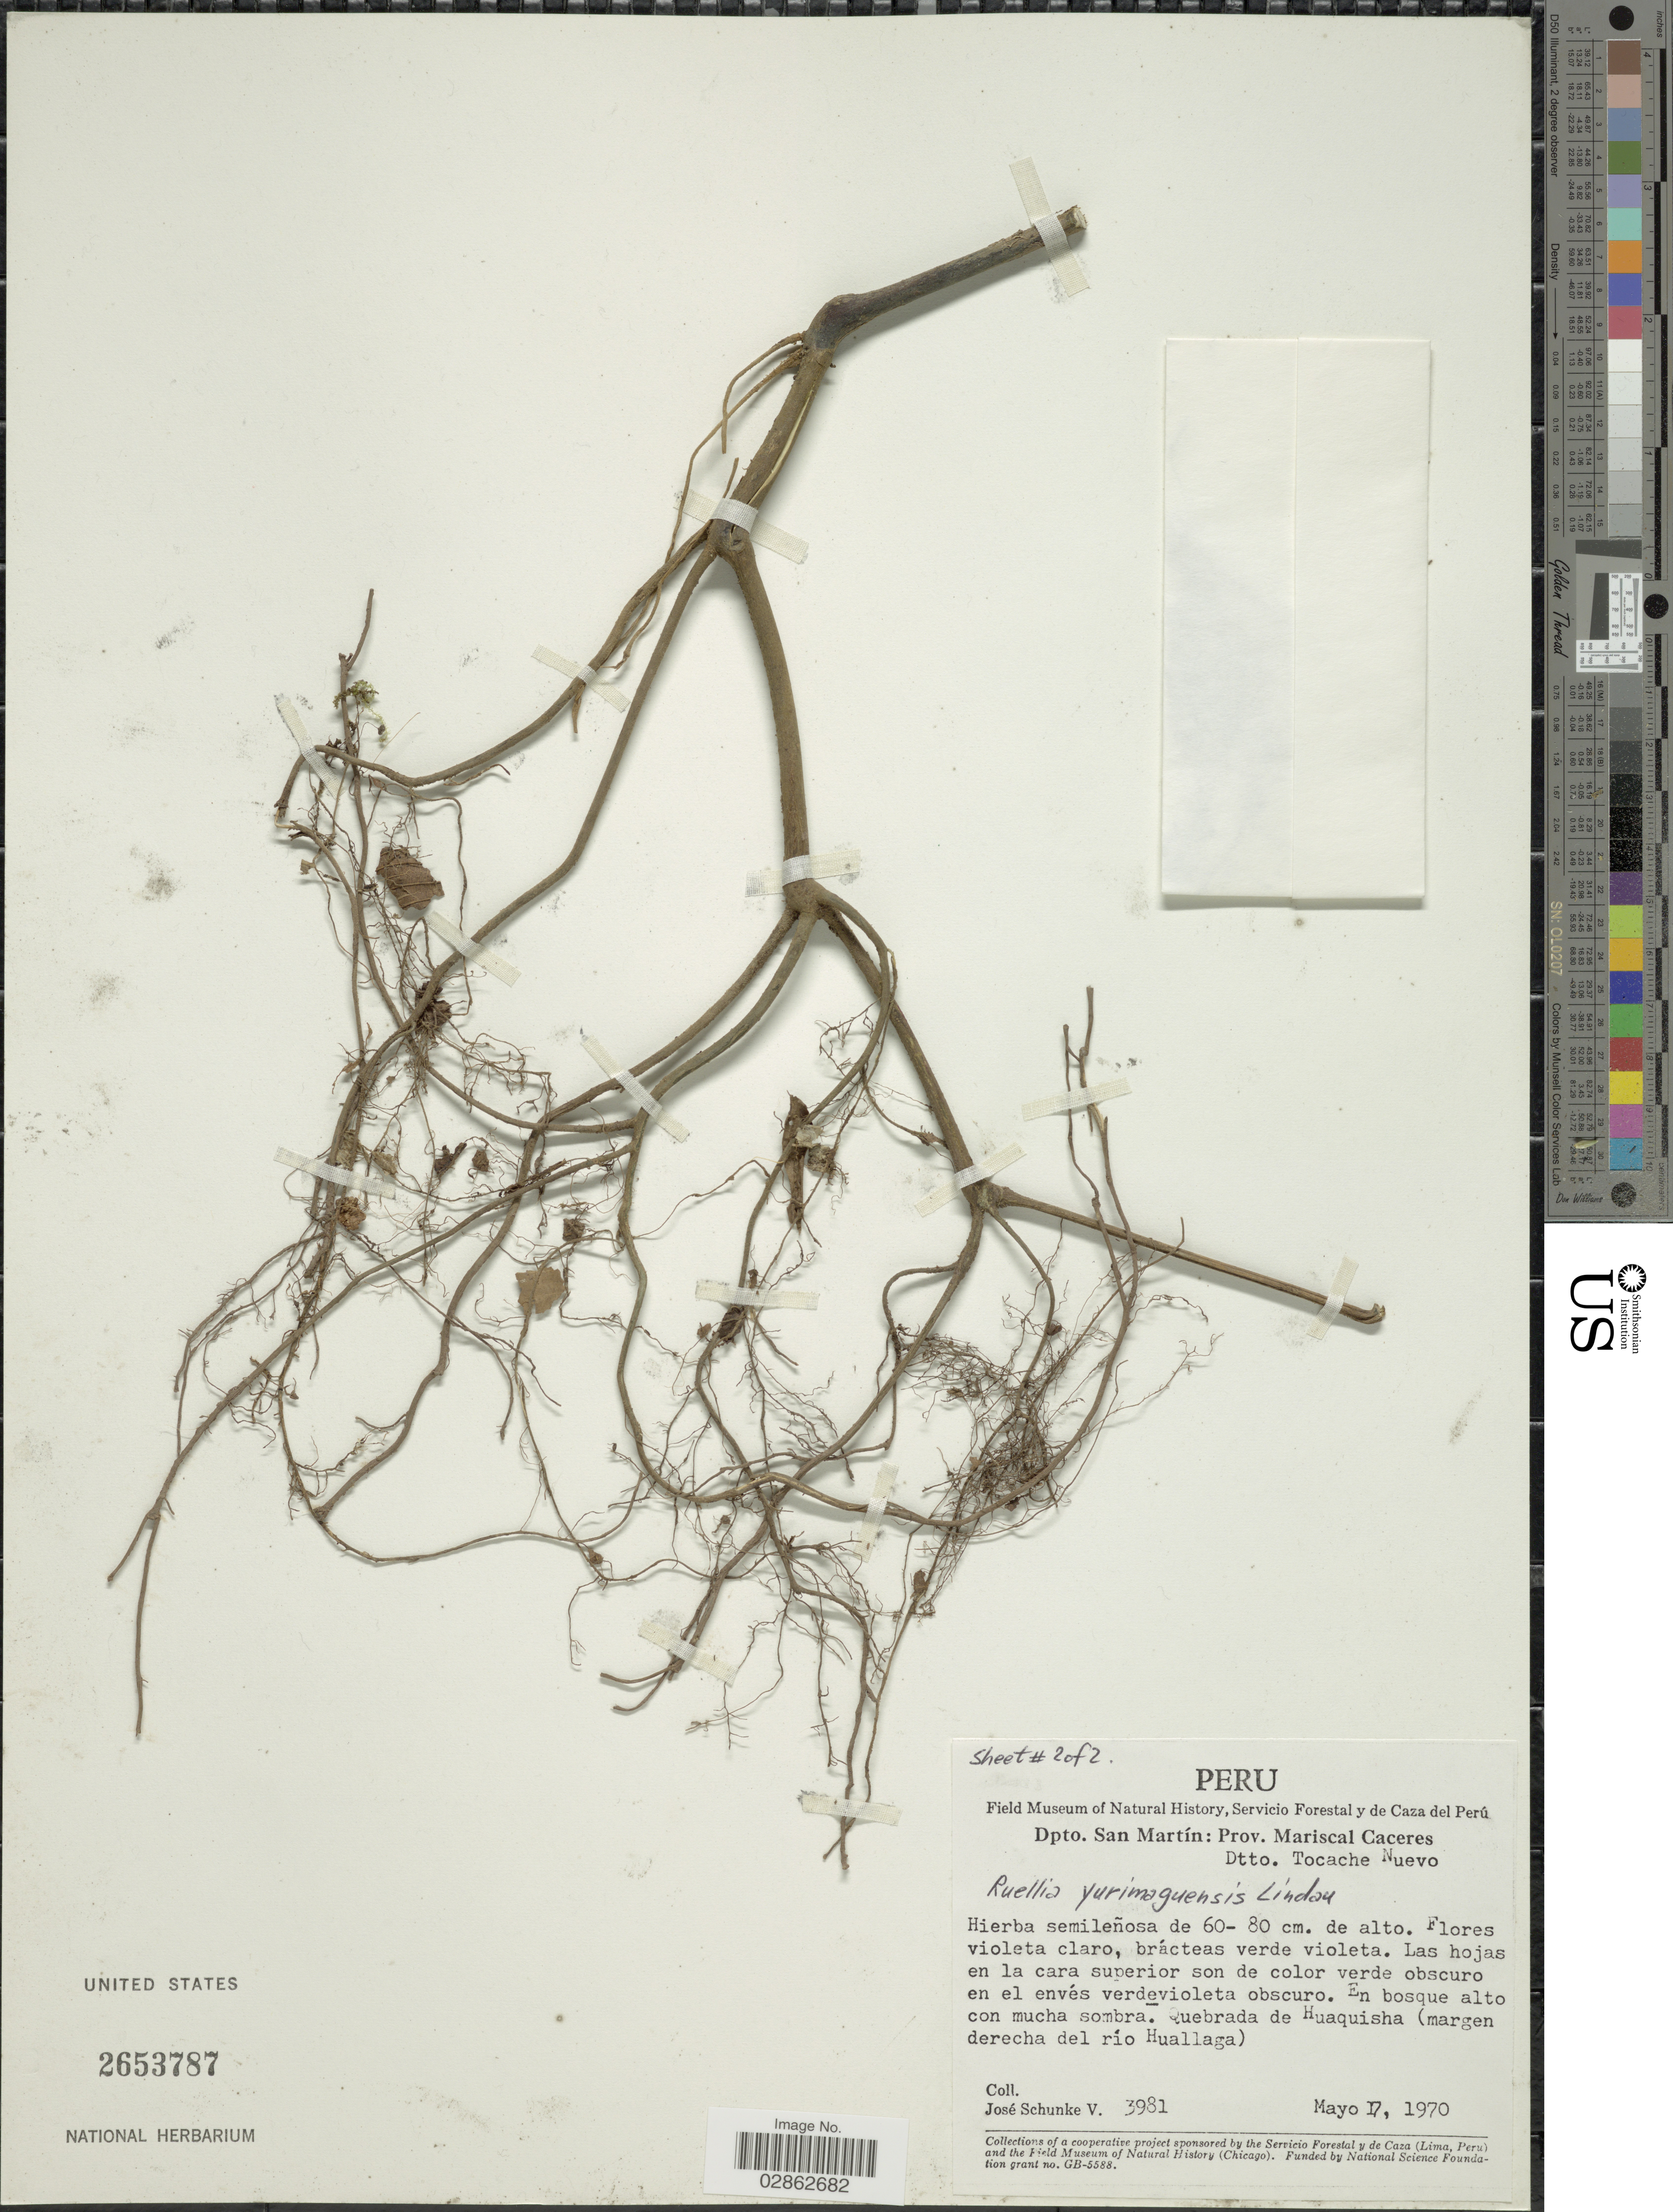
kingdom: Plantae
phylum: Tracheophyta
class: Magnoliopsida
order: Lamiales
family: Acanthaceae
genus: Ruellia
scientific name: Ruellia yurimaguensis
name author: Lindau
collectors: J. Schunke Vigo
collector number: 3981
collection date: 1970-05-07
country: Peru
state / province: San Martín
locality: Dpto. San Martín: Prov. Mariscal Caceres. Dtto. Tocache Nuevo. Quebrada de Huaquisha (margen derecha del río Huallaga).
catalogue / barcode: US 2653787